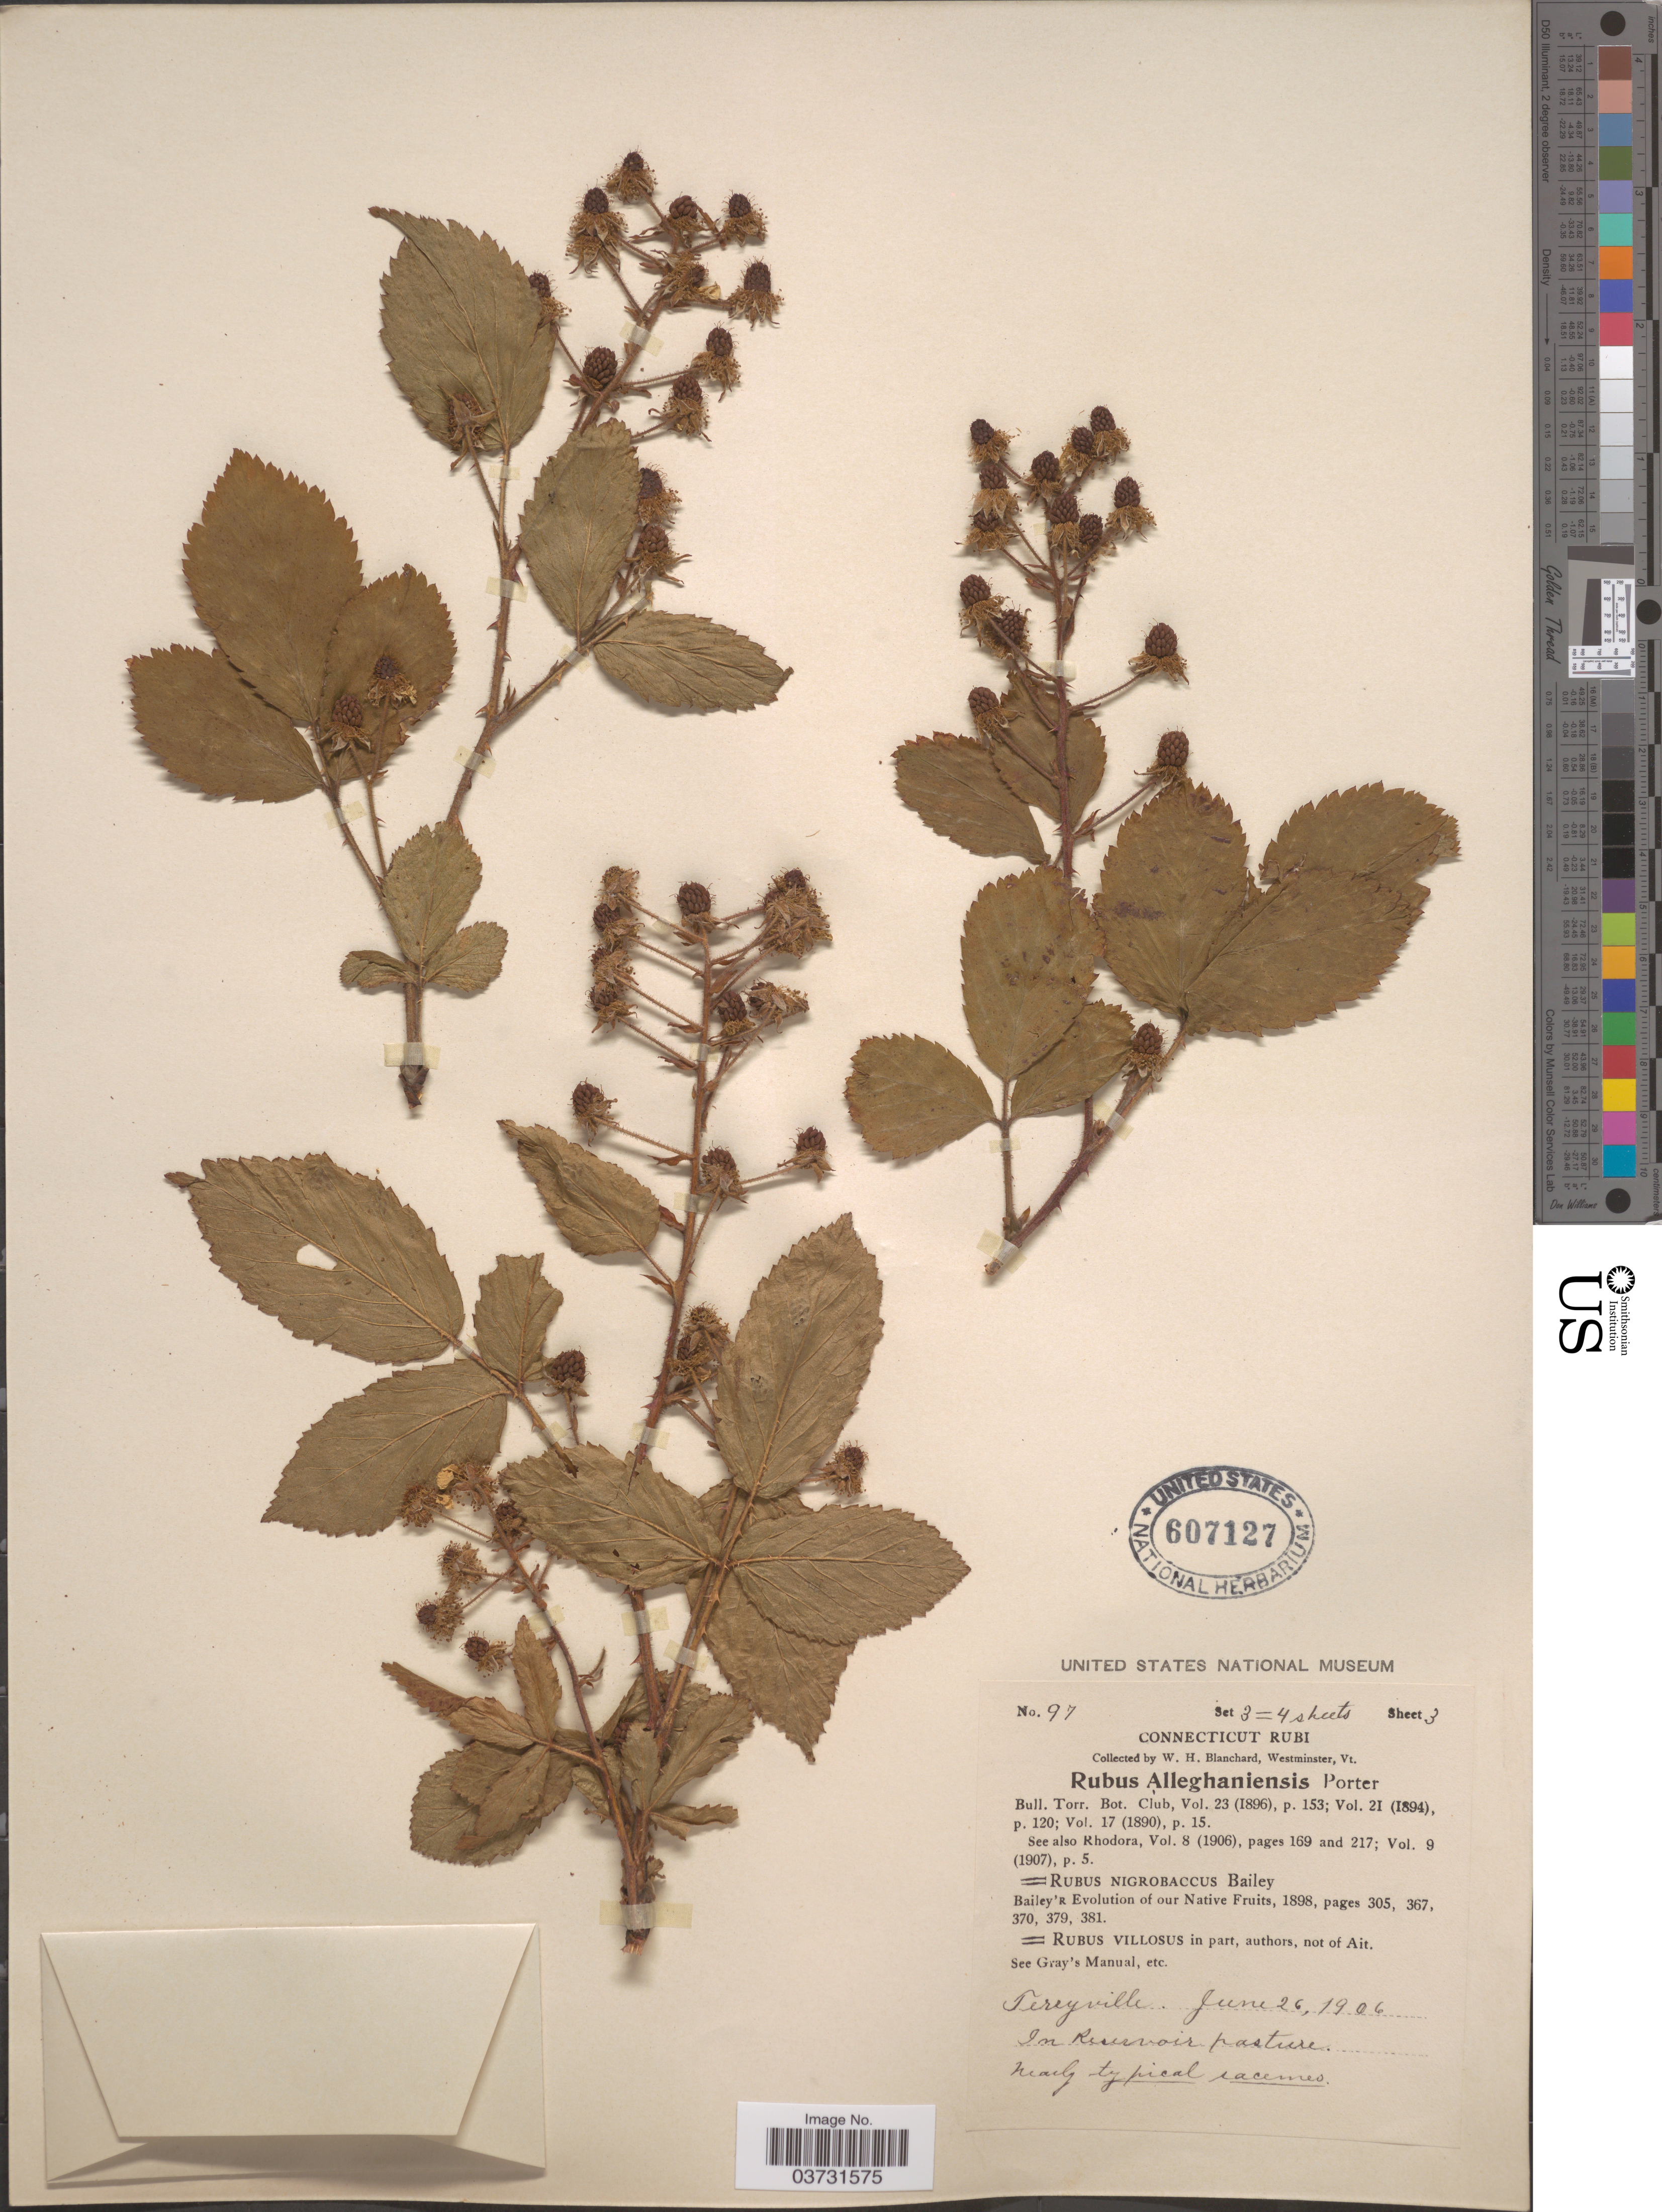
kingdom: Plantae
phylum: Tracheophyta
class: Magnoliopsida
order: Rosales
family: Rosaceae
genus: Rubus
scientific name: Rubus nigrobaccus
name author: L.H. Bailey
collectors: W. H. Blanchard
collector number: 97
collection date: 1906-06-26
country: United States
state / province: Connecticut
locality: Terryville. In Reservoir pasture.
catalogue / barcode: US 607127